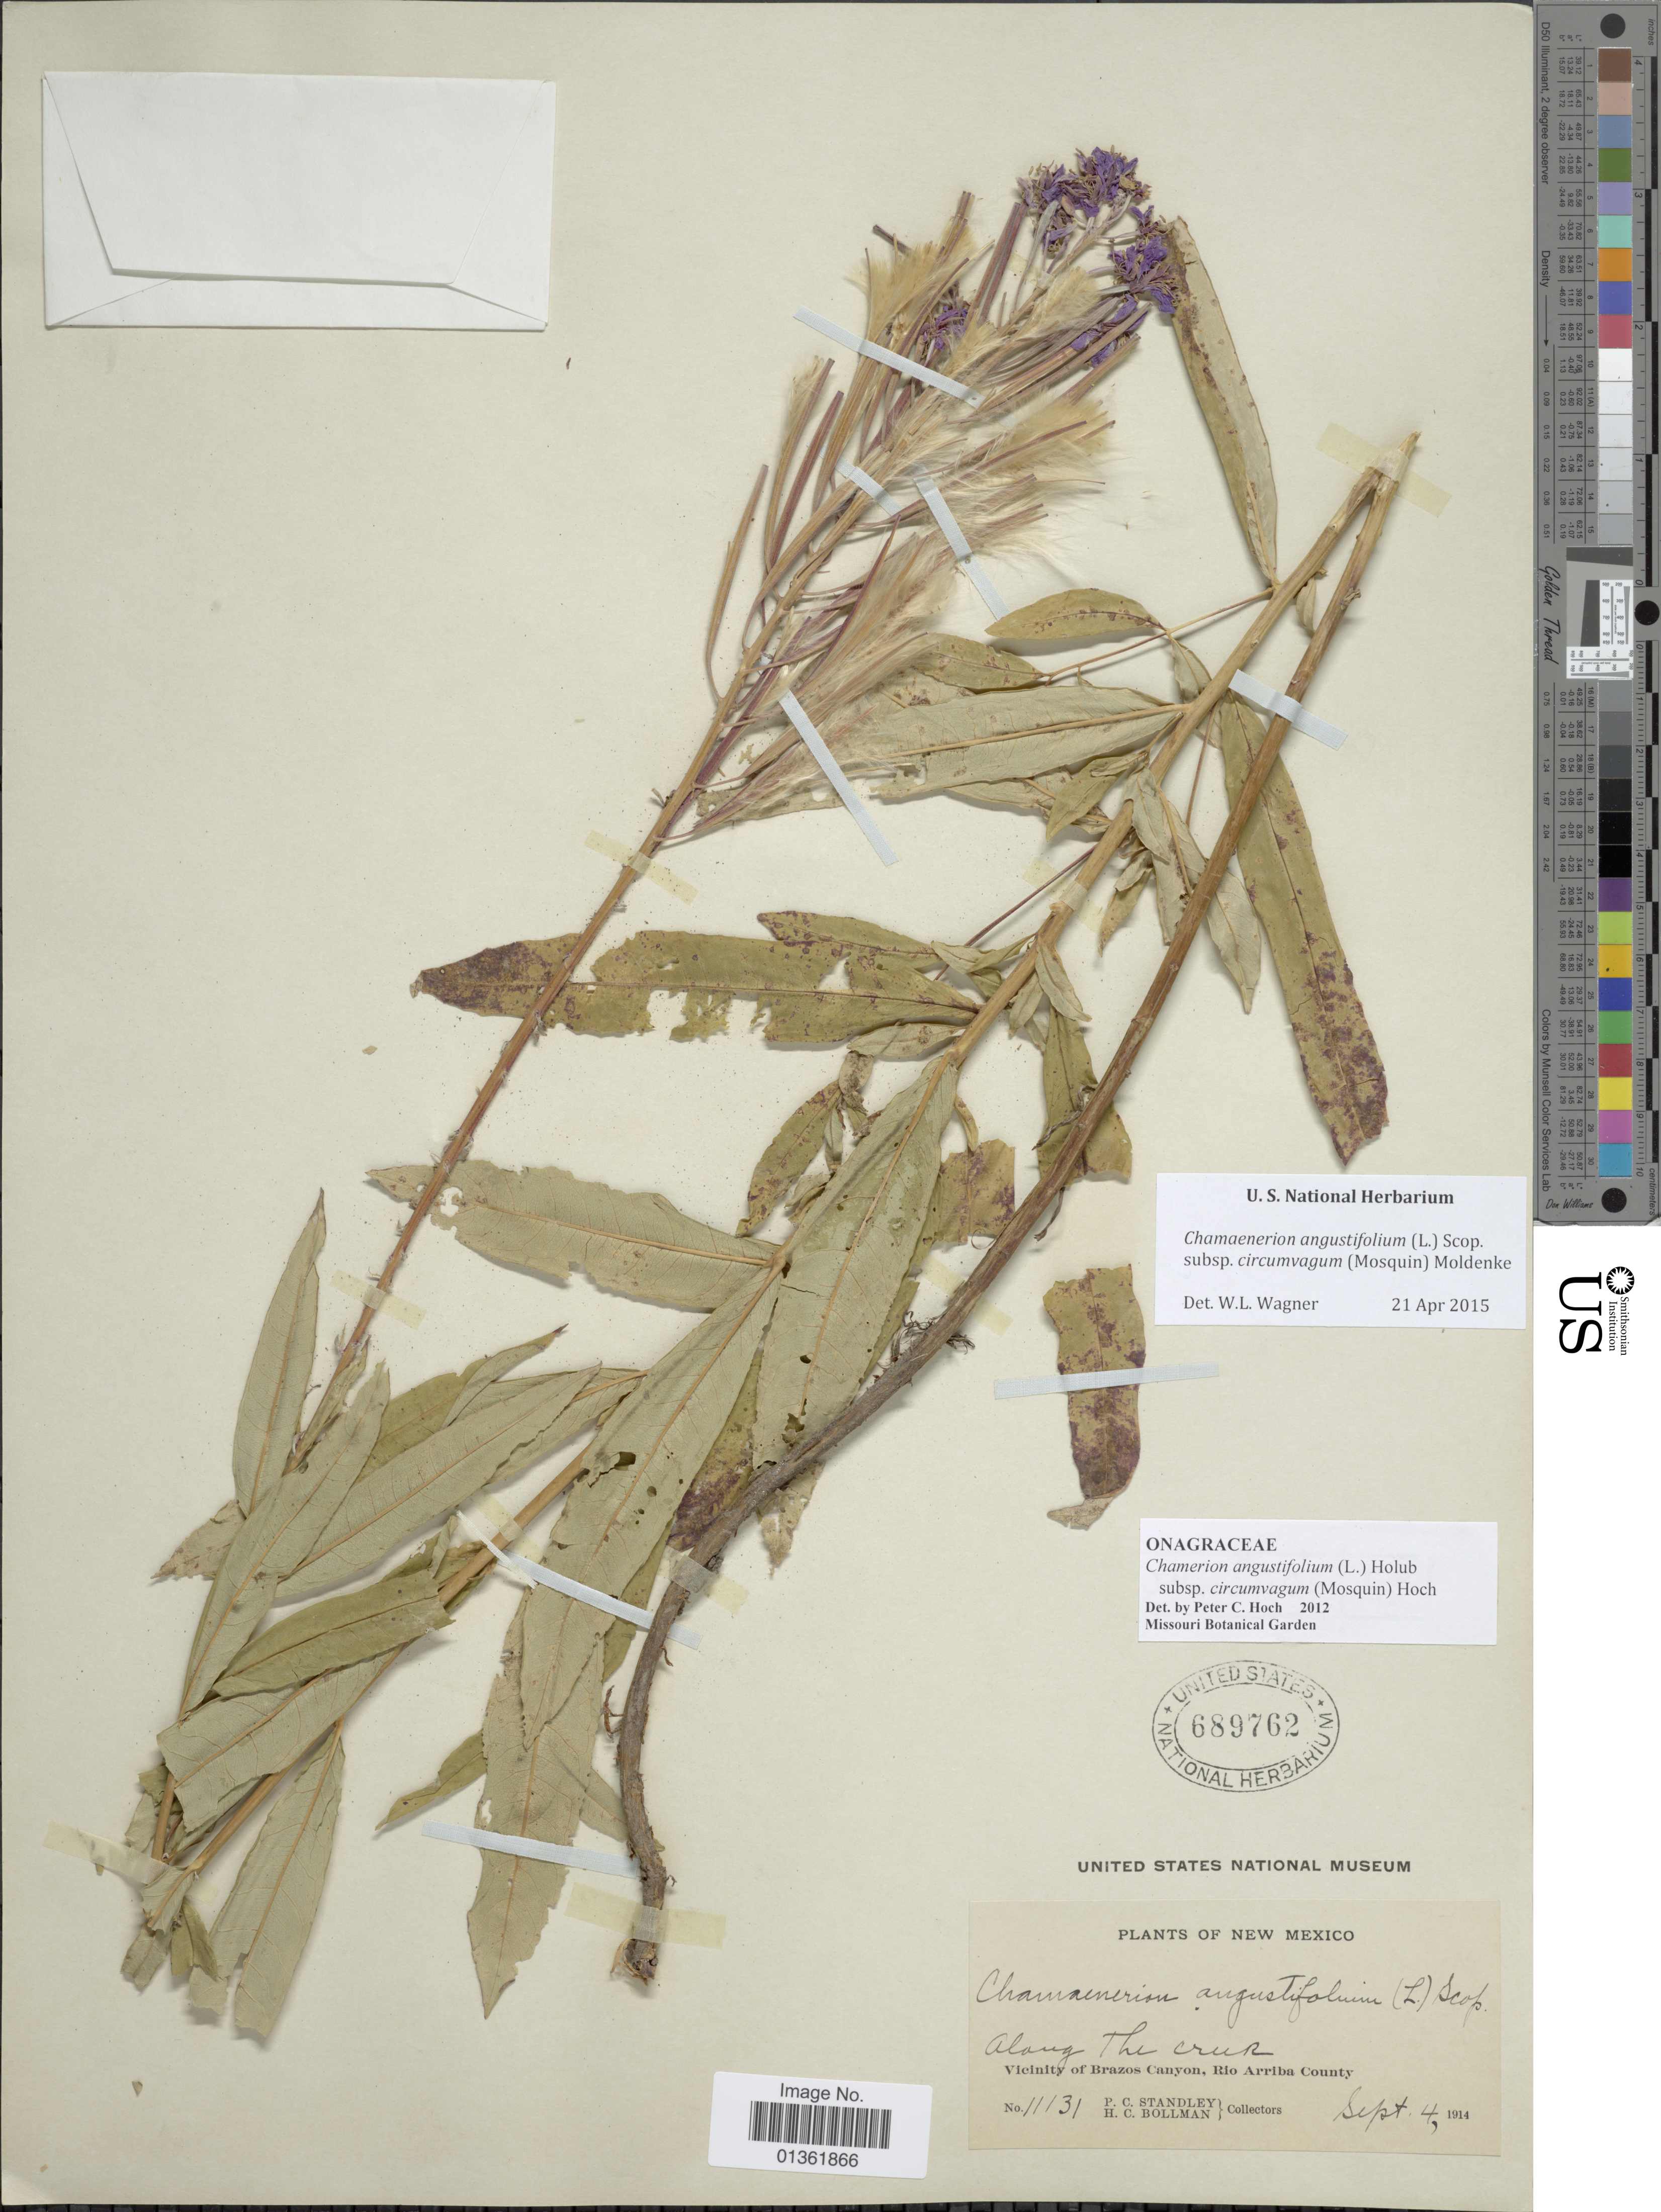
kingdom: Plantae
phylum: Tracheophyta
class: Magnoliopsida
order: Myrtales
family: Onagraceae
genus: Chamaenerion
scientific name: Chamaenerion angustifolium subsp. circumvagum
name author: (Mosquin) Moldenke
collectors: P. C. Standley & H. C. Bollman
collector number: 11131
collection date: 1914-09-04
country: United States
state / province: New Mexico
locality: Vicinity of Brazos Canyon, Rio Arriba County.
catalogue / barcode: US 689762